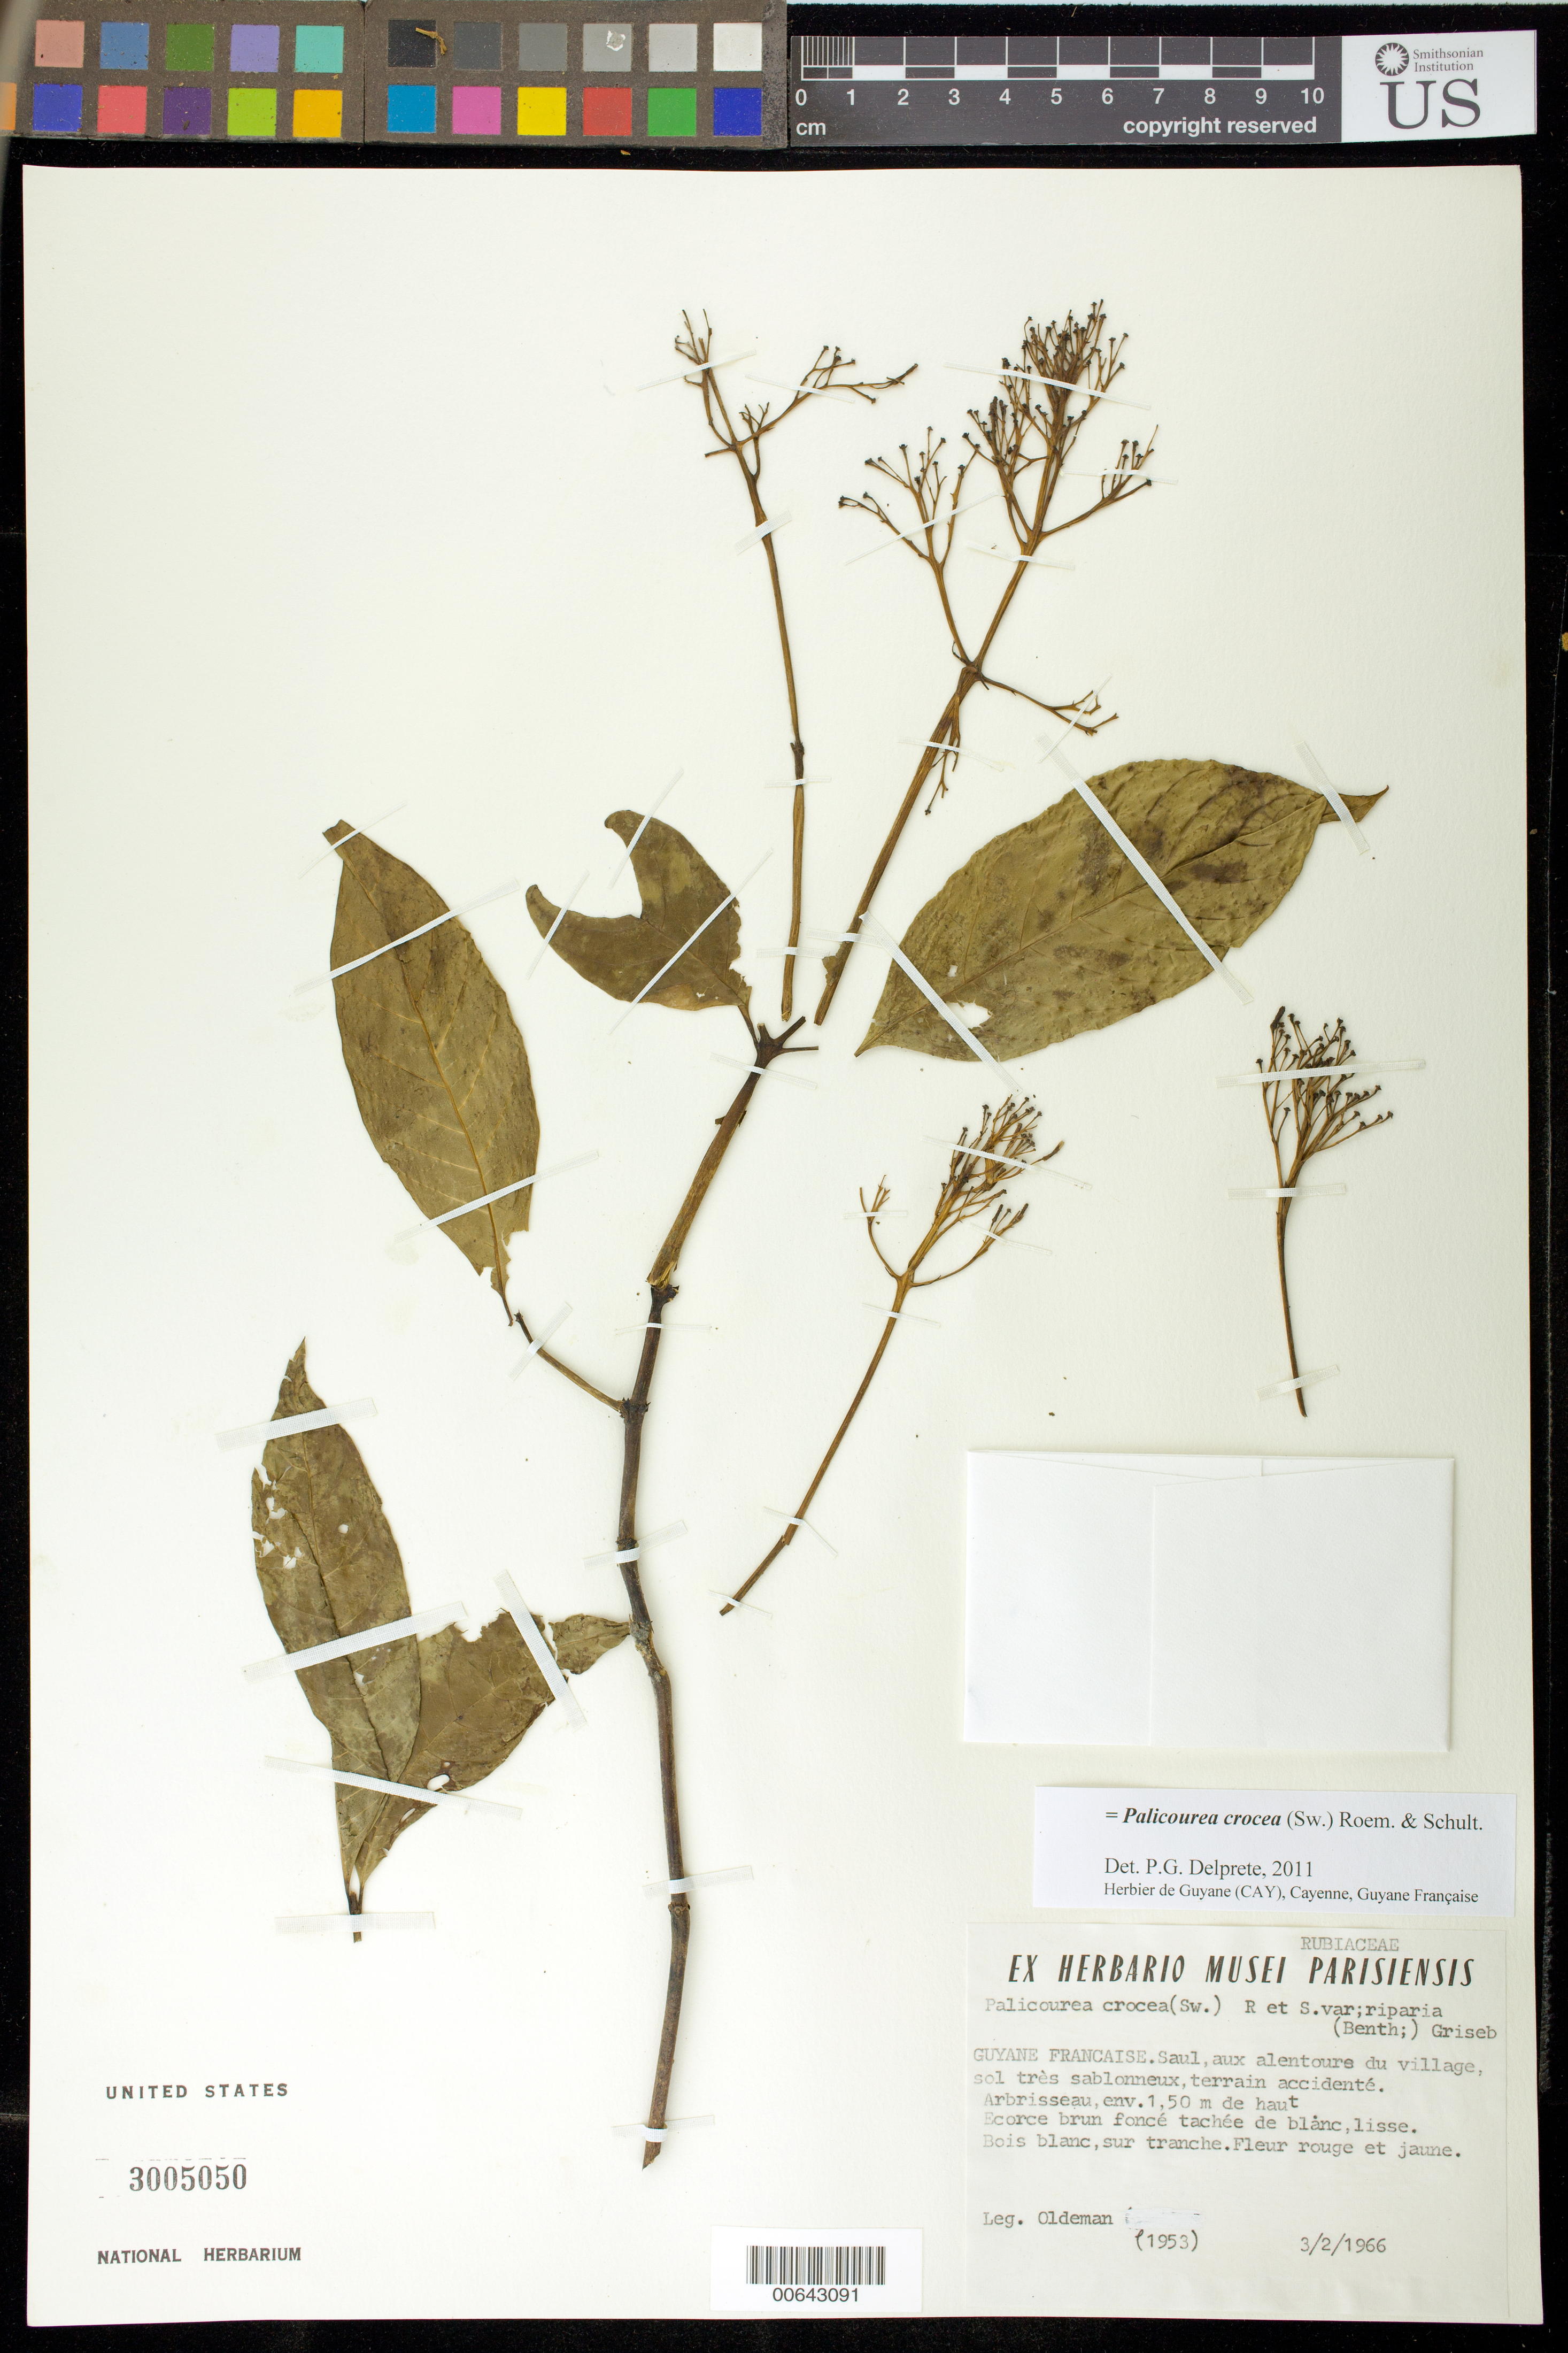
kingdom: Plantae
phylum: Tracheophyta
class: Magnoliopsida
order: Gentianales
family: Rubiaceae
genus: Palicourea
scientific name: Palicourea crocea var. riparia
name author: (Benth.) Griseb.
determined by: Delprete, P. G., Herb. de Guyane Cay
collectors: R. Oldeman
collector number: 1953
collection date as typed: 3-Feb-66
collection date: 1966-02-03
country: French Guiana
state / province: Saint-Laurent-du-Maroni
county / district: Saül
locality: Saül, vic.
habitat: Aux alentours du village, sol tres sablonneux, terrain accidente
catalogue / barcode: US 3005050